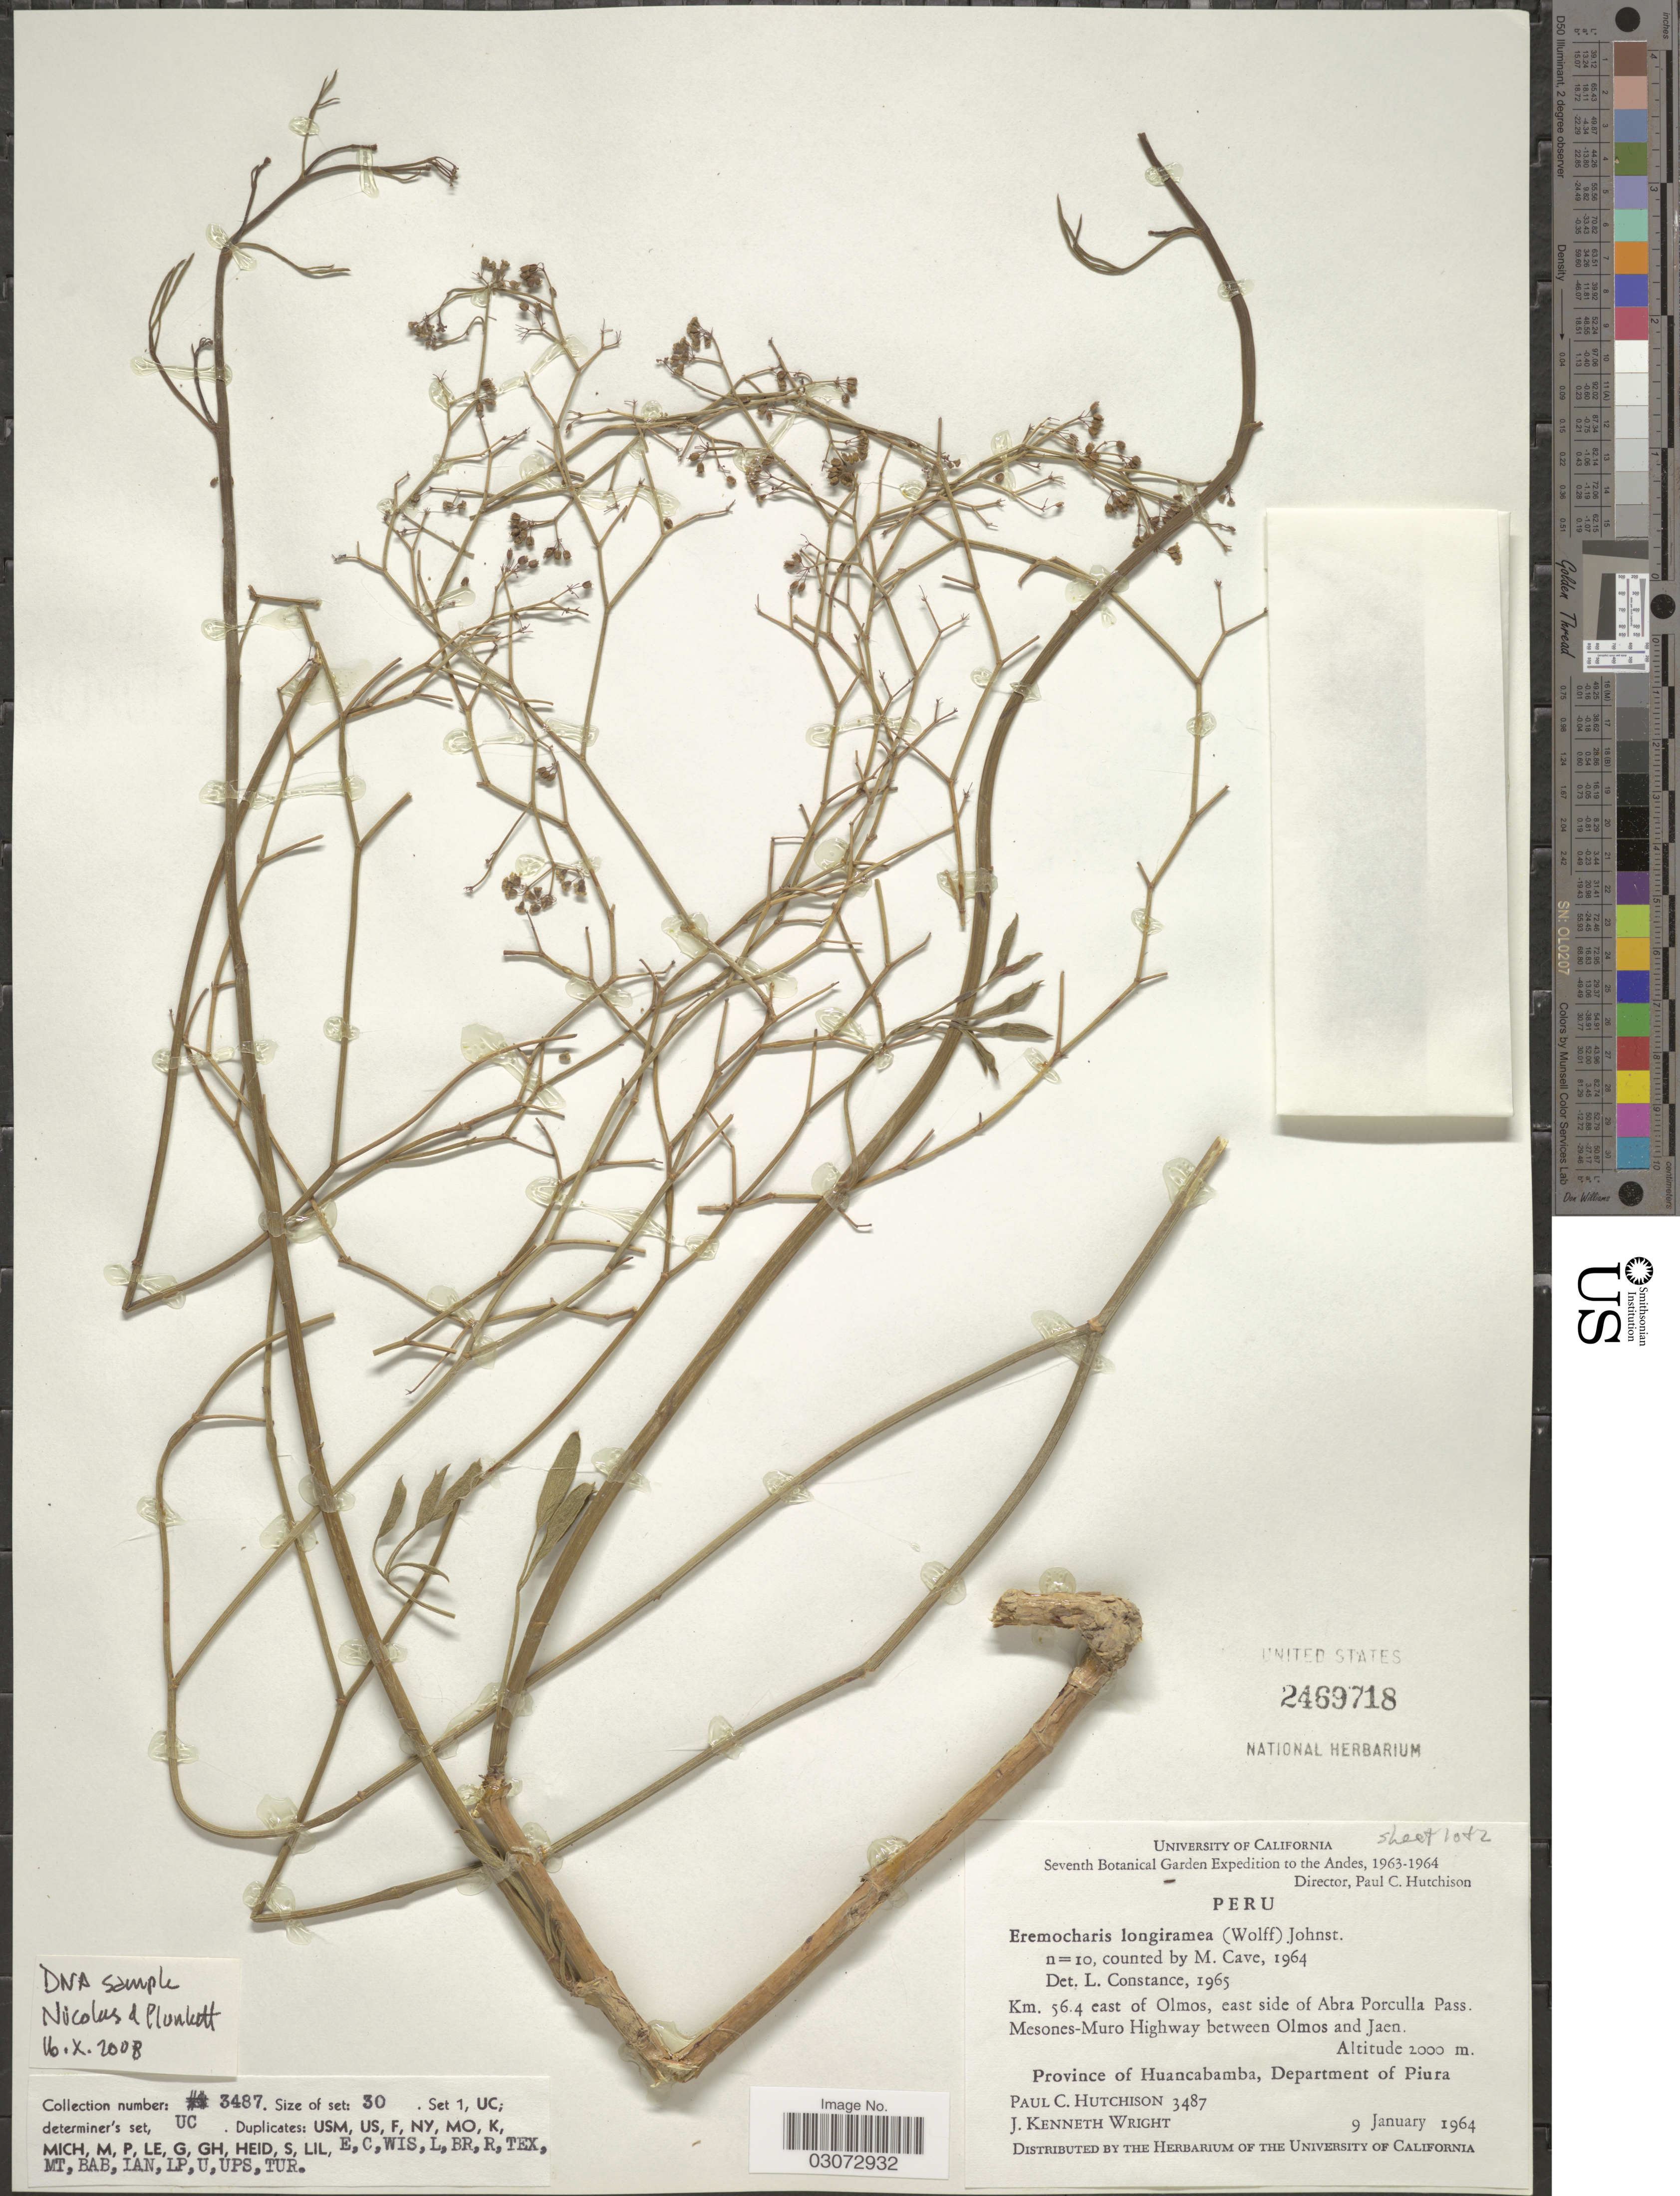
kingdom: Plantae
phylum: Tracheophyta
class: Magnoliopsida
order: Apiales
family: Apiaceae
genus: Eremocharis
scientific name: Eremocharis longiramea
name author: (Wolff) Johnst.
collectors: P. C. Hutchison & J. K. Wright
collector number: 3487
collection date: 1964-01-09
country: Peru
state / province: Piura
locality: Andes. Km. 56.4 east of Olmos, east side of Abra Porculla Pass. Mesones-Muro Highway between Olmos and Jaen. Province of Huancabamba, Department of Piura.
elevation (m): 2000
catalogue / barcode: US 2469718